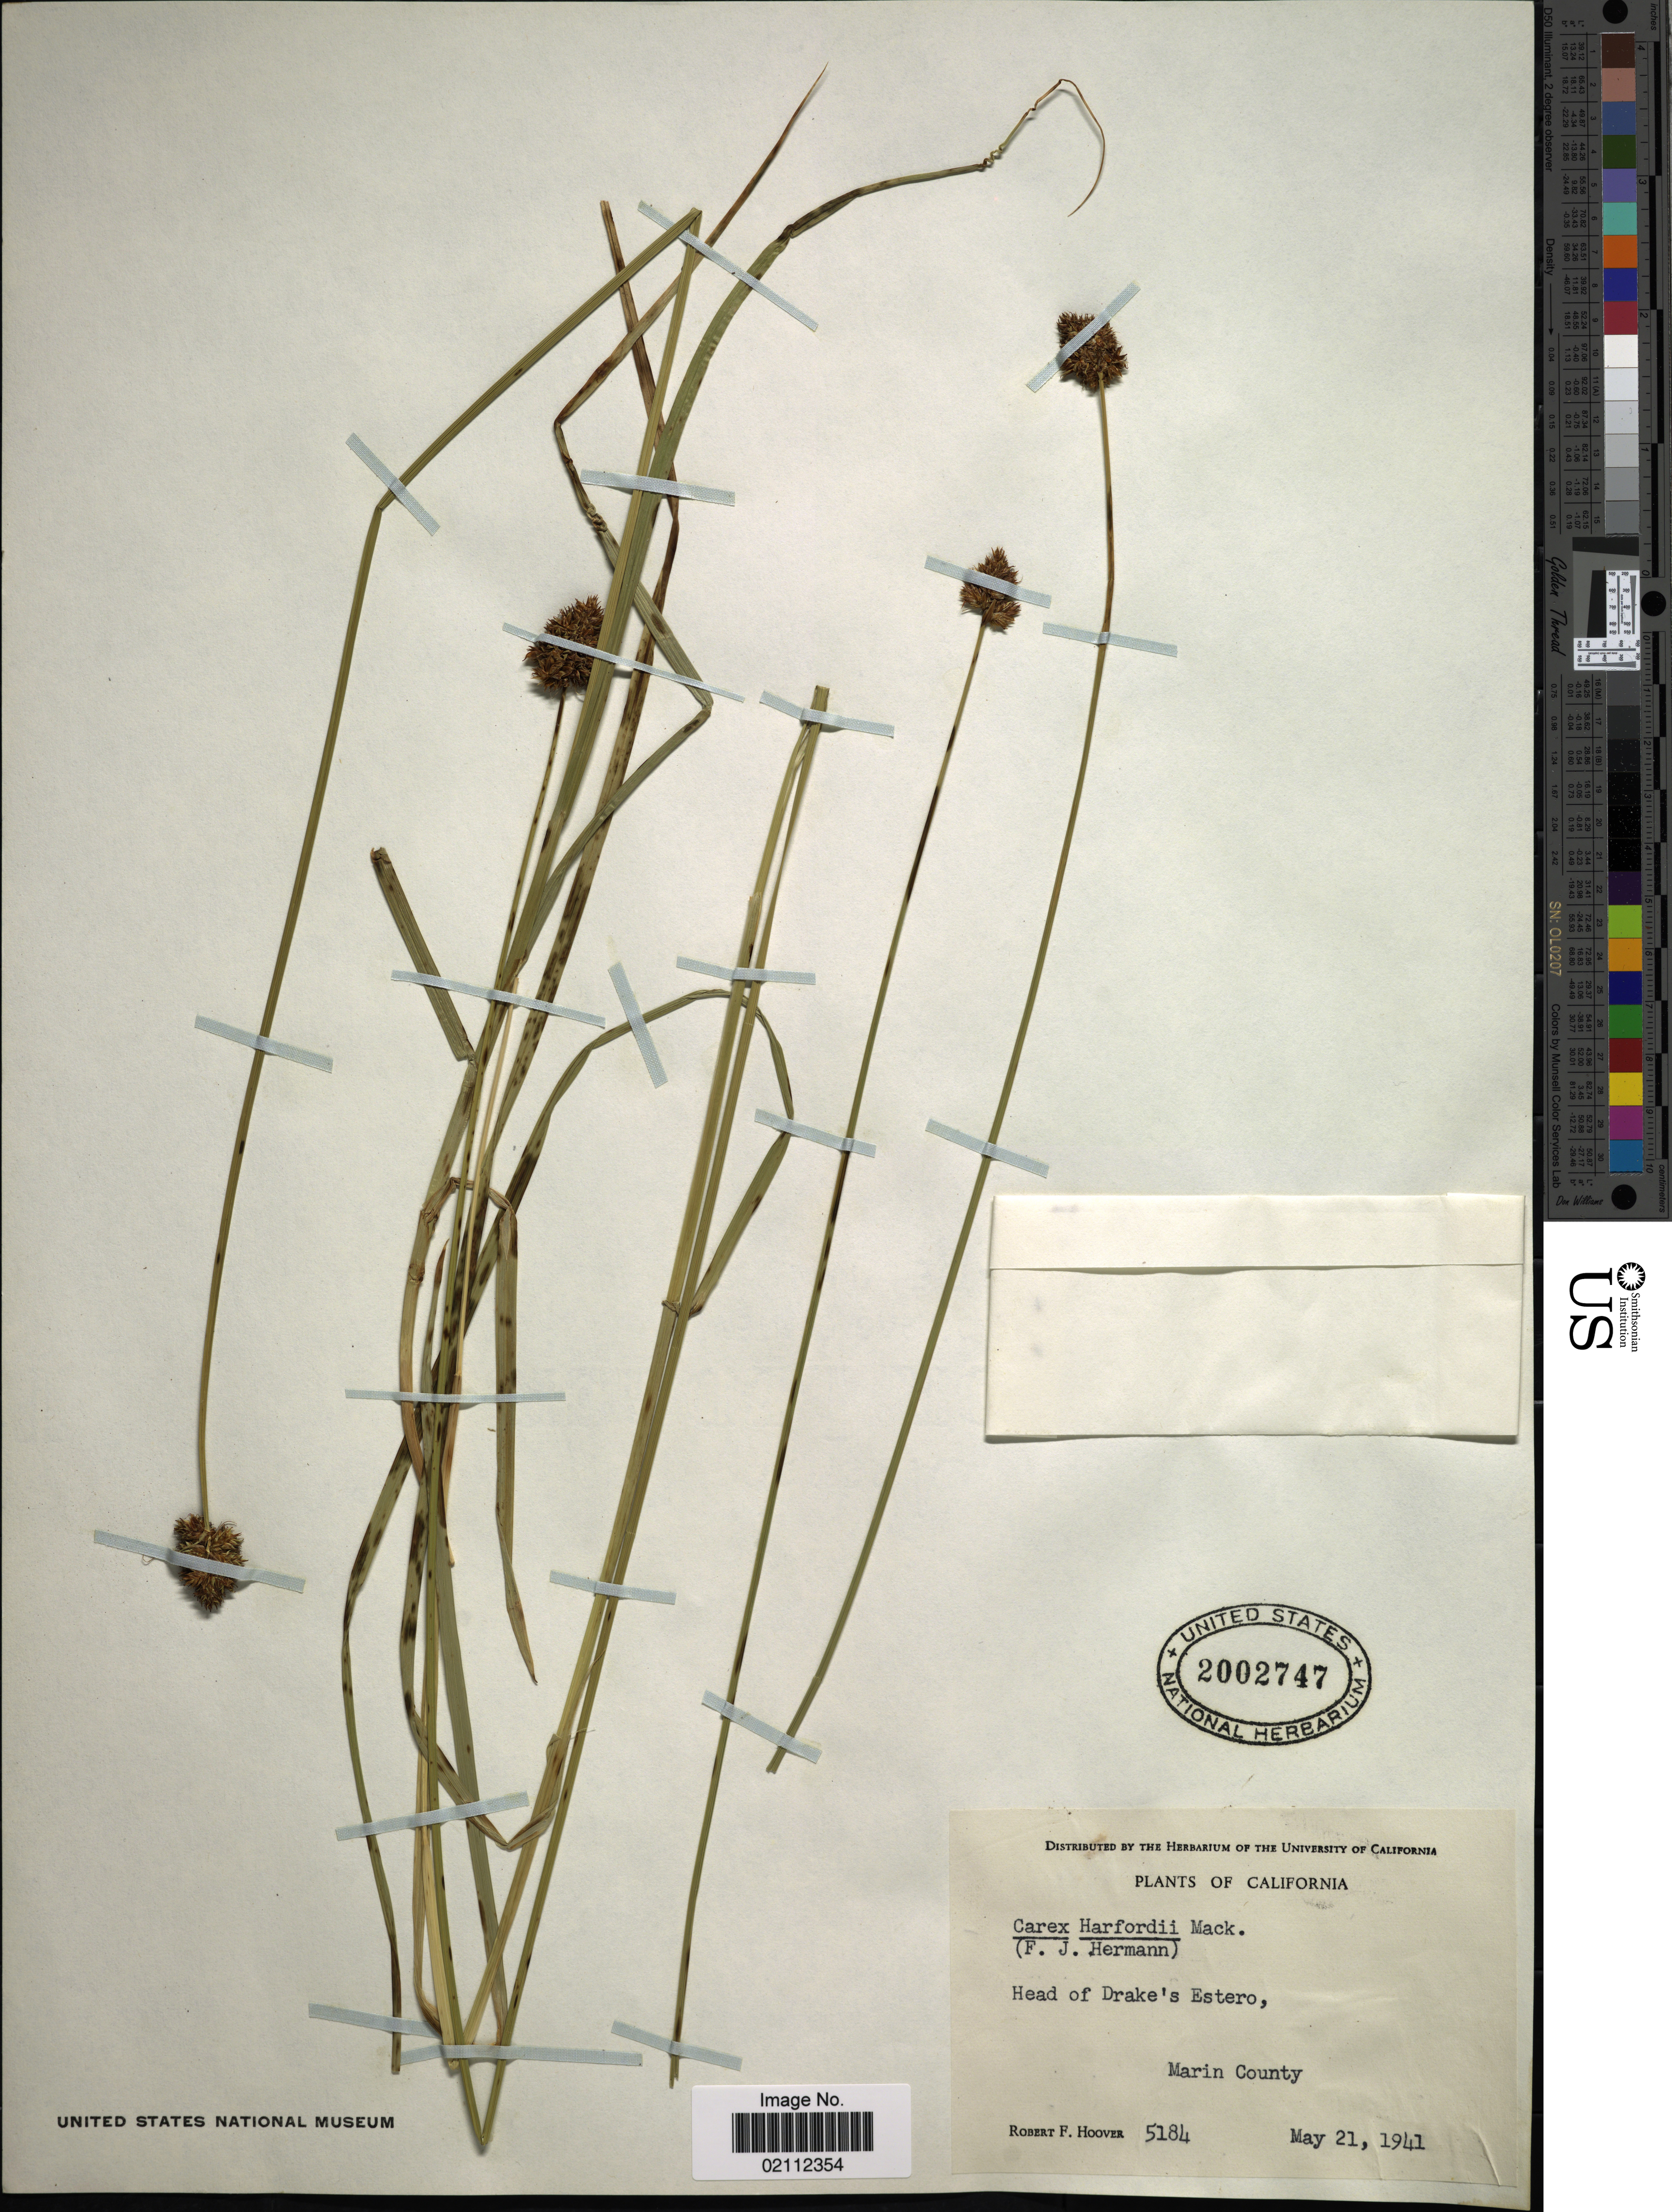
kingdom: Plantae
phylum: Tracheophyta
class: Liliopsida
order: Poales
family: Cyperaceae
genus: Carex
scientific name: Carex harfordii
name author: Mack.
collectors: R. F. Hoover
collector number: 5184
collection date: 1941-05-21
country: United States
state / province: California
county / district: Marin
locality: Head of Drake's Estero, Marin County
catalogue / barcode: US 2002747